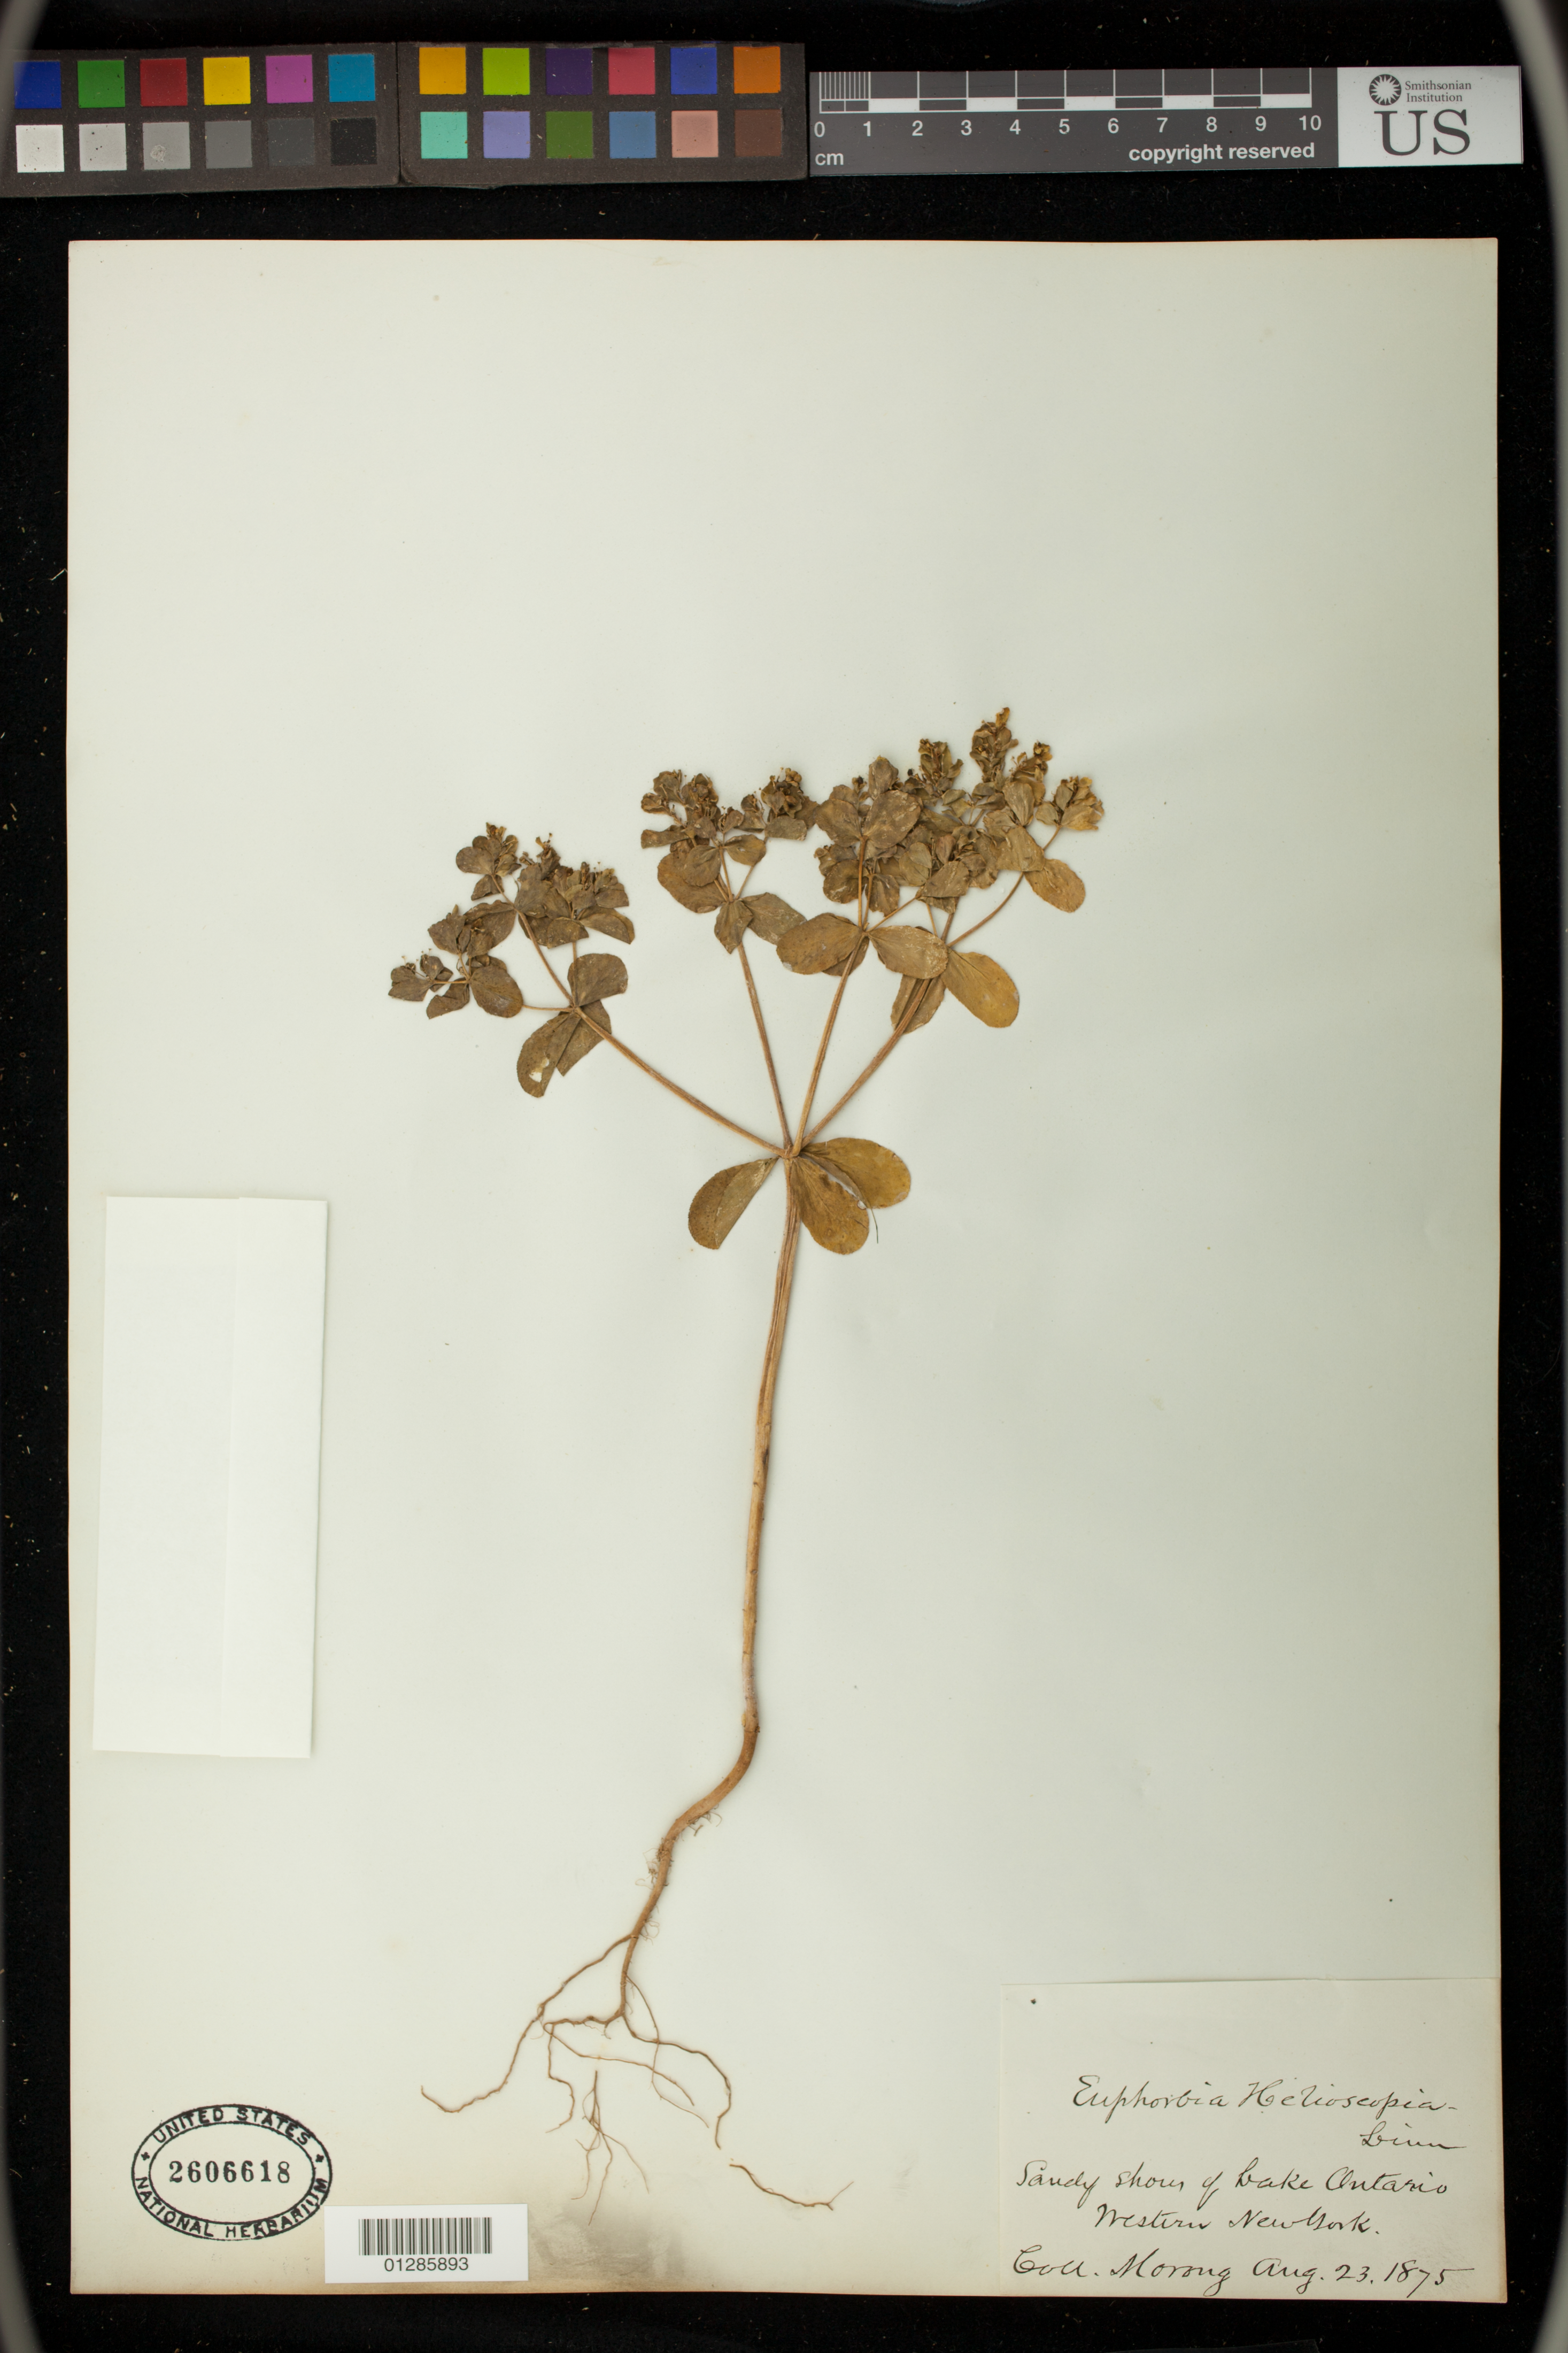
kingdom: Plantae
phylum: Tracheophyta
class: Magnoliopsida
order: Malpighiales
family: Euphorbiaceae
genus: Euphorbia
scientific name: Euphorbia helioscopia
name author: L.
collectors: T. Morong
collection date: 1875-08-23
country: United States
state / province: New York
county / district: Ontario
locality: Shores of Lake Ontario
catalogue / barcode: US 2606618